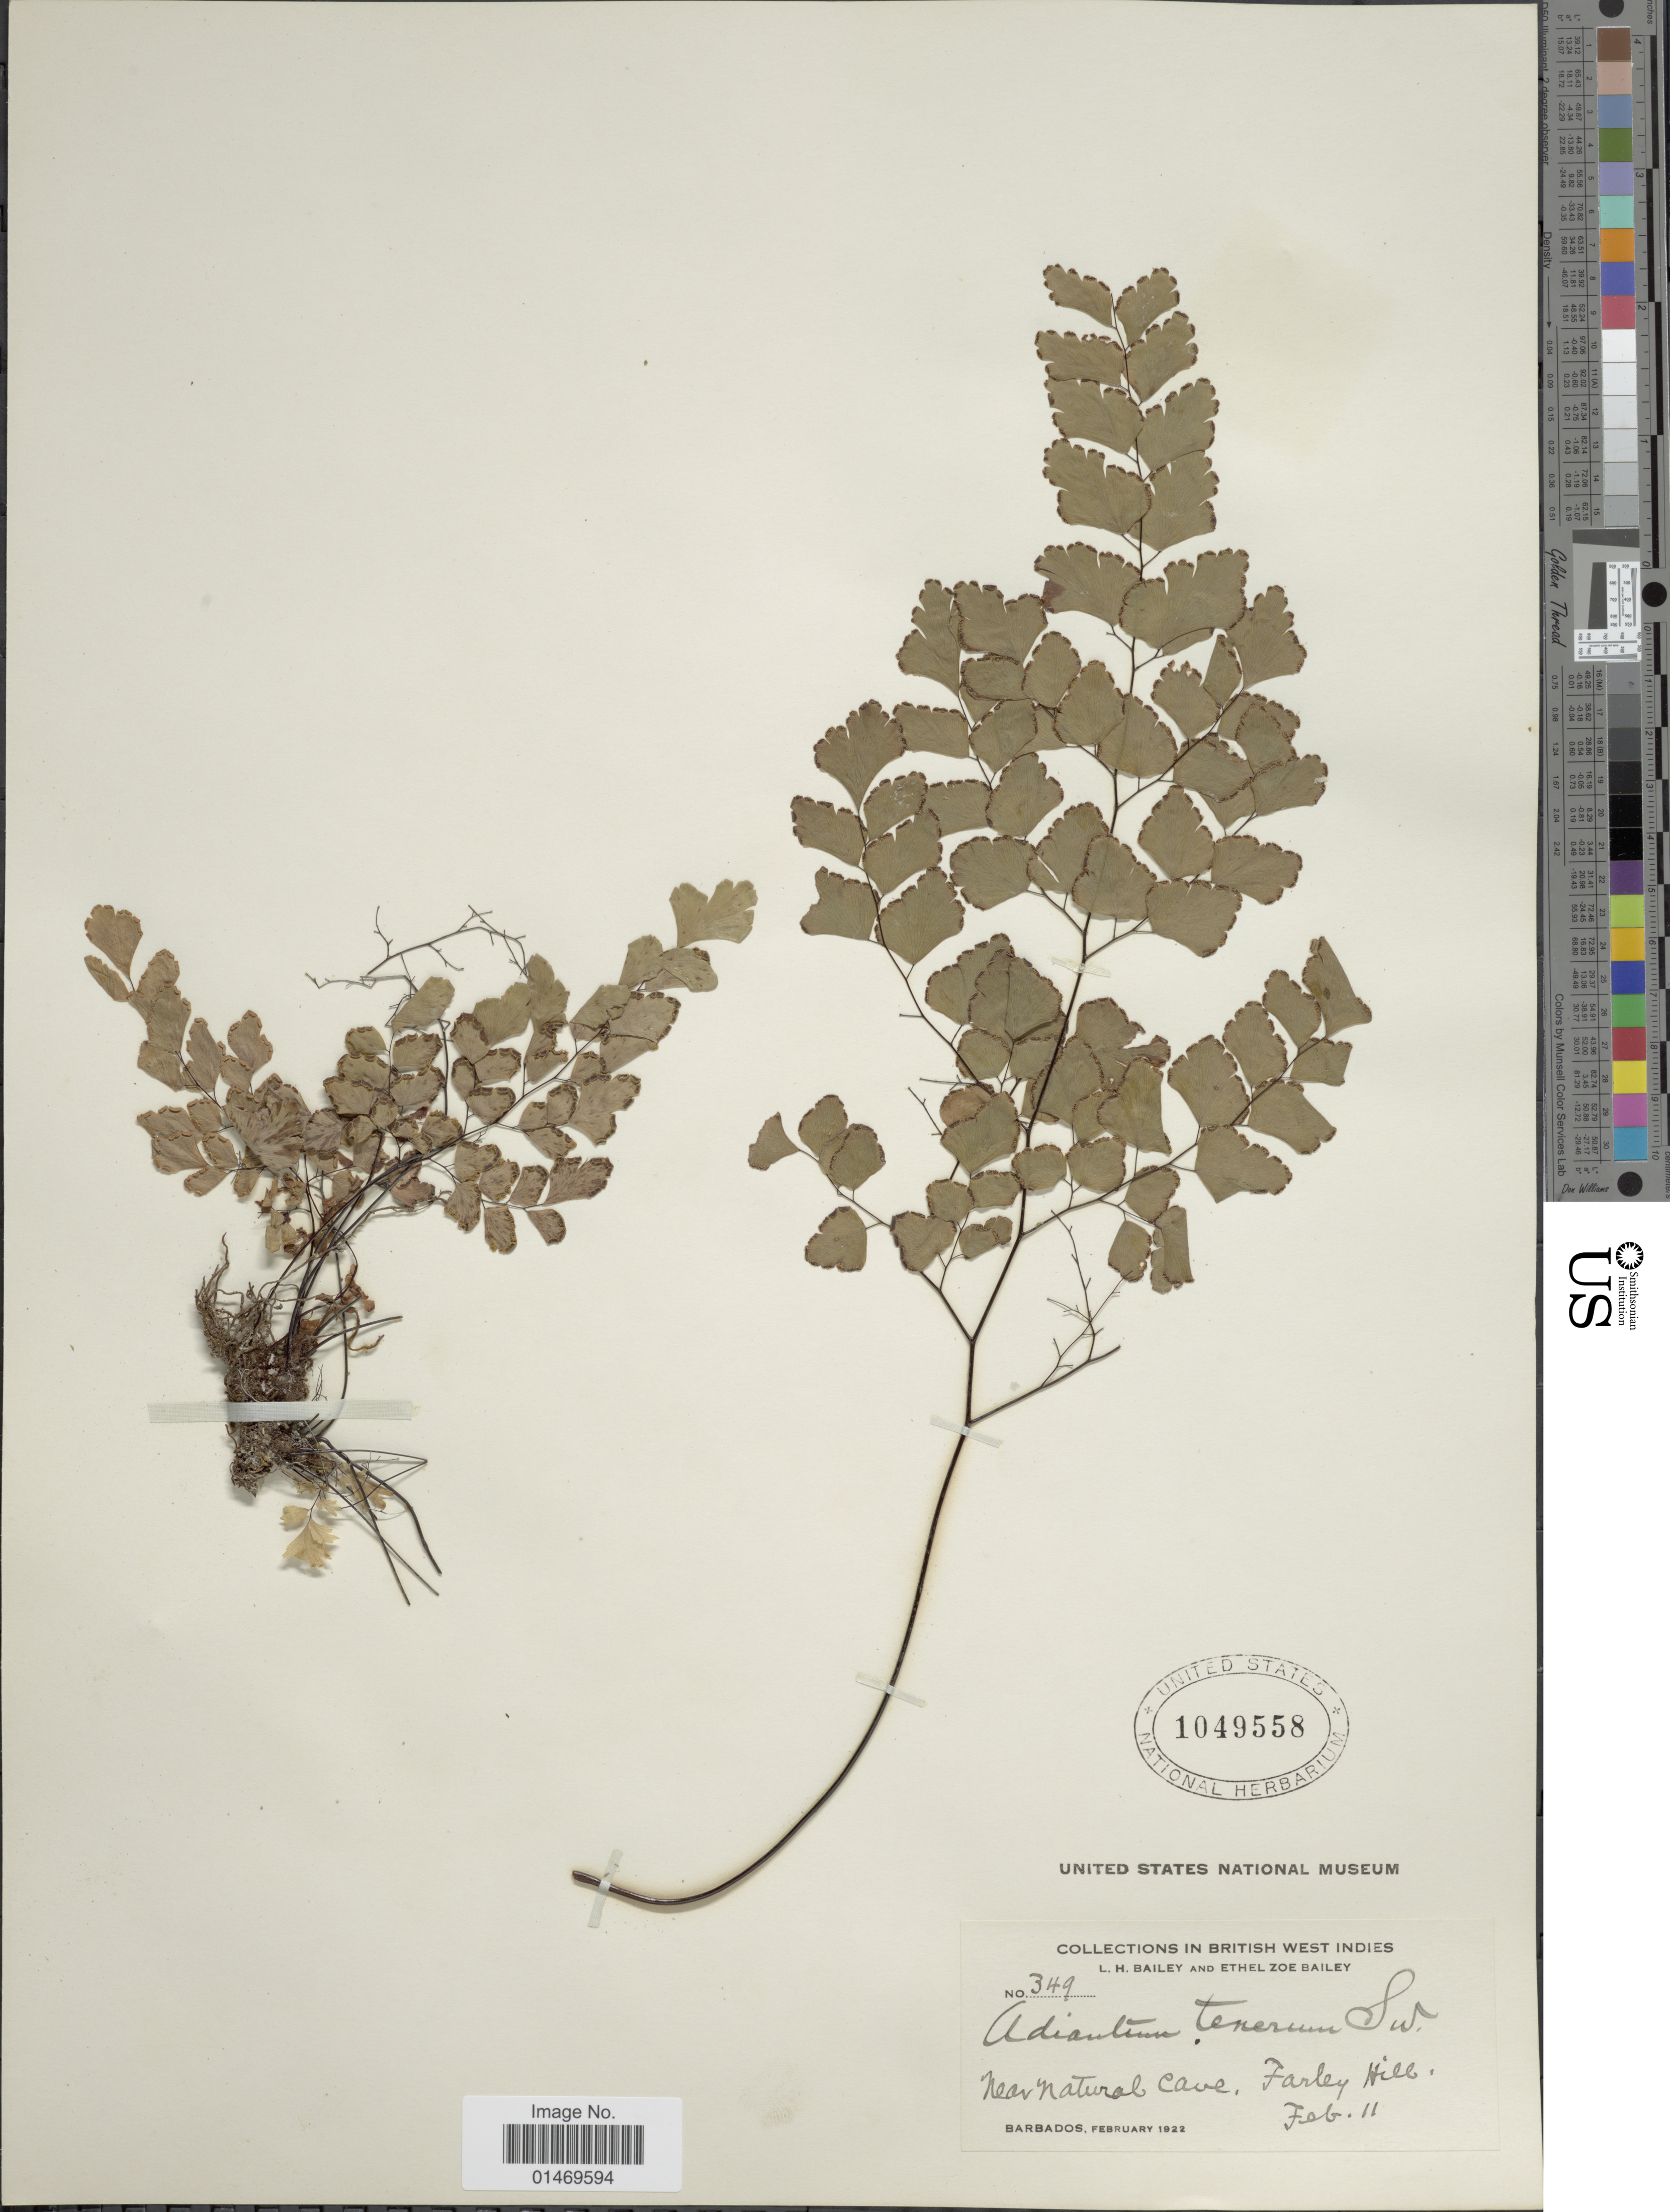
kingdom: Plantae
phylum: Tracheophyta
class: Polypodiopsida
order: Polypodiales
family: Pteridaceae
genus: Adiantum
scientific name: Adiantum tenerum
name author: Sw.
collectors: L. H. Bailey & E. Z. Bailey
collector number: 349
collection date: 1922-02-11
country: Barbados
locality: Near natural cave, farley Hill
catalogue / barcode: US 1049558